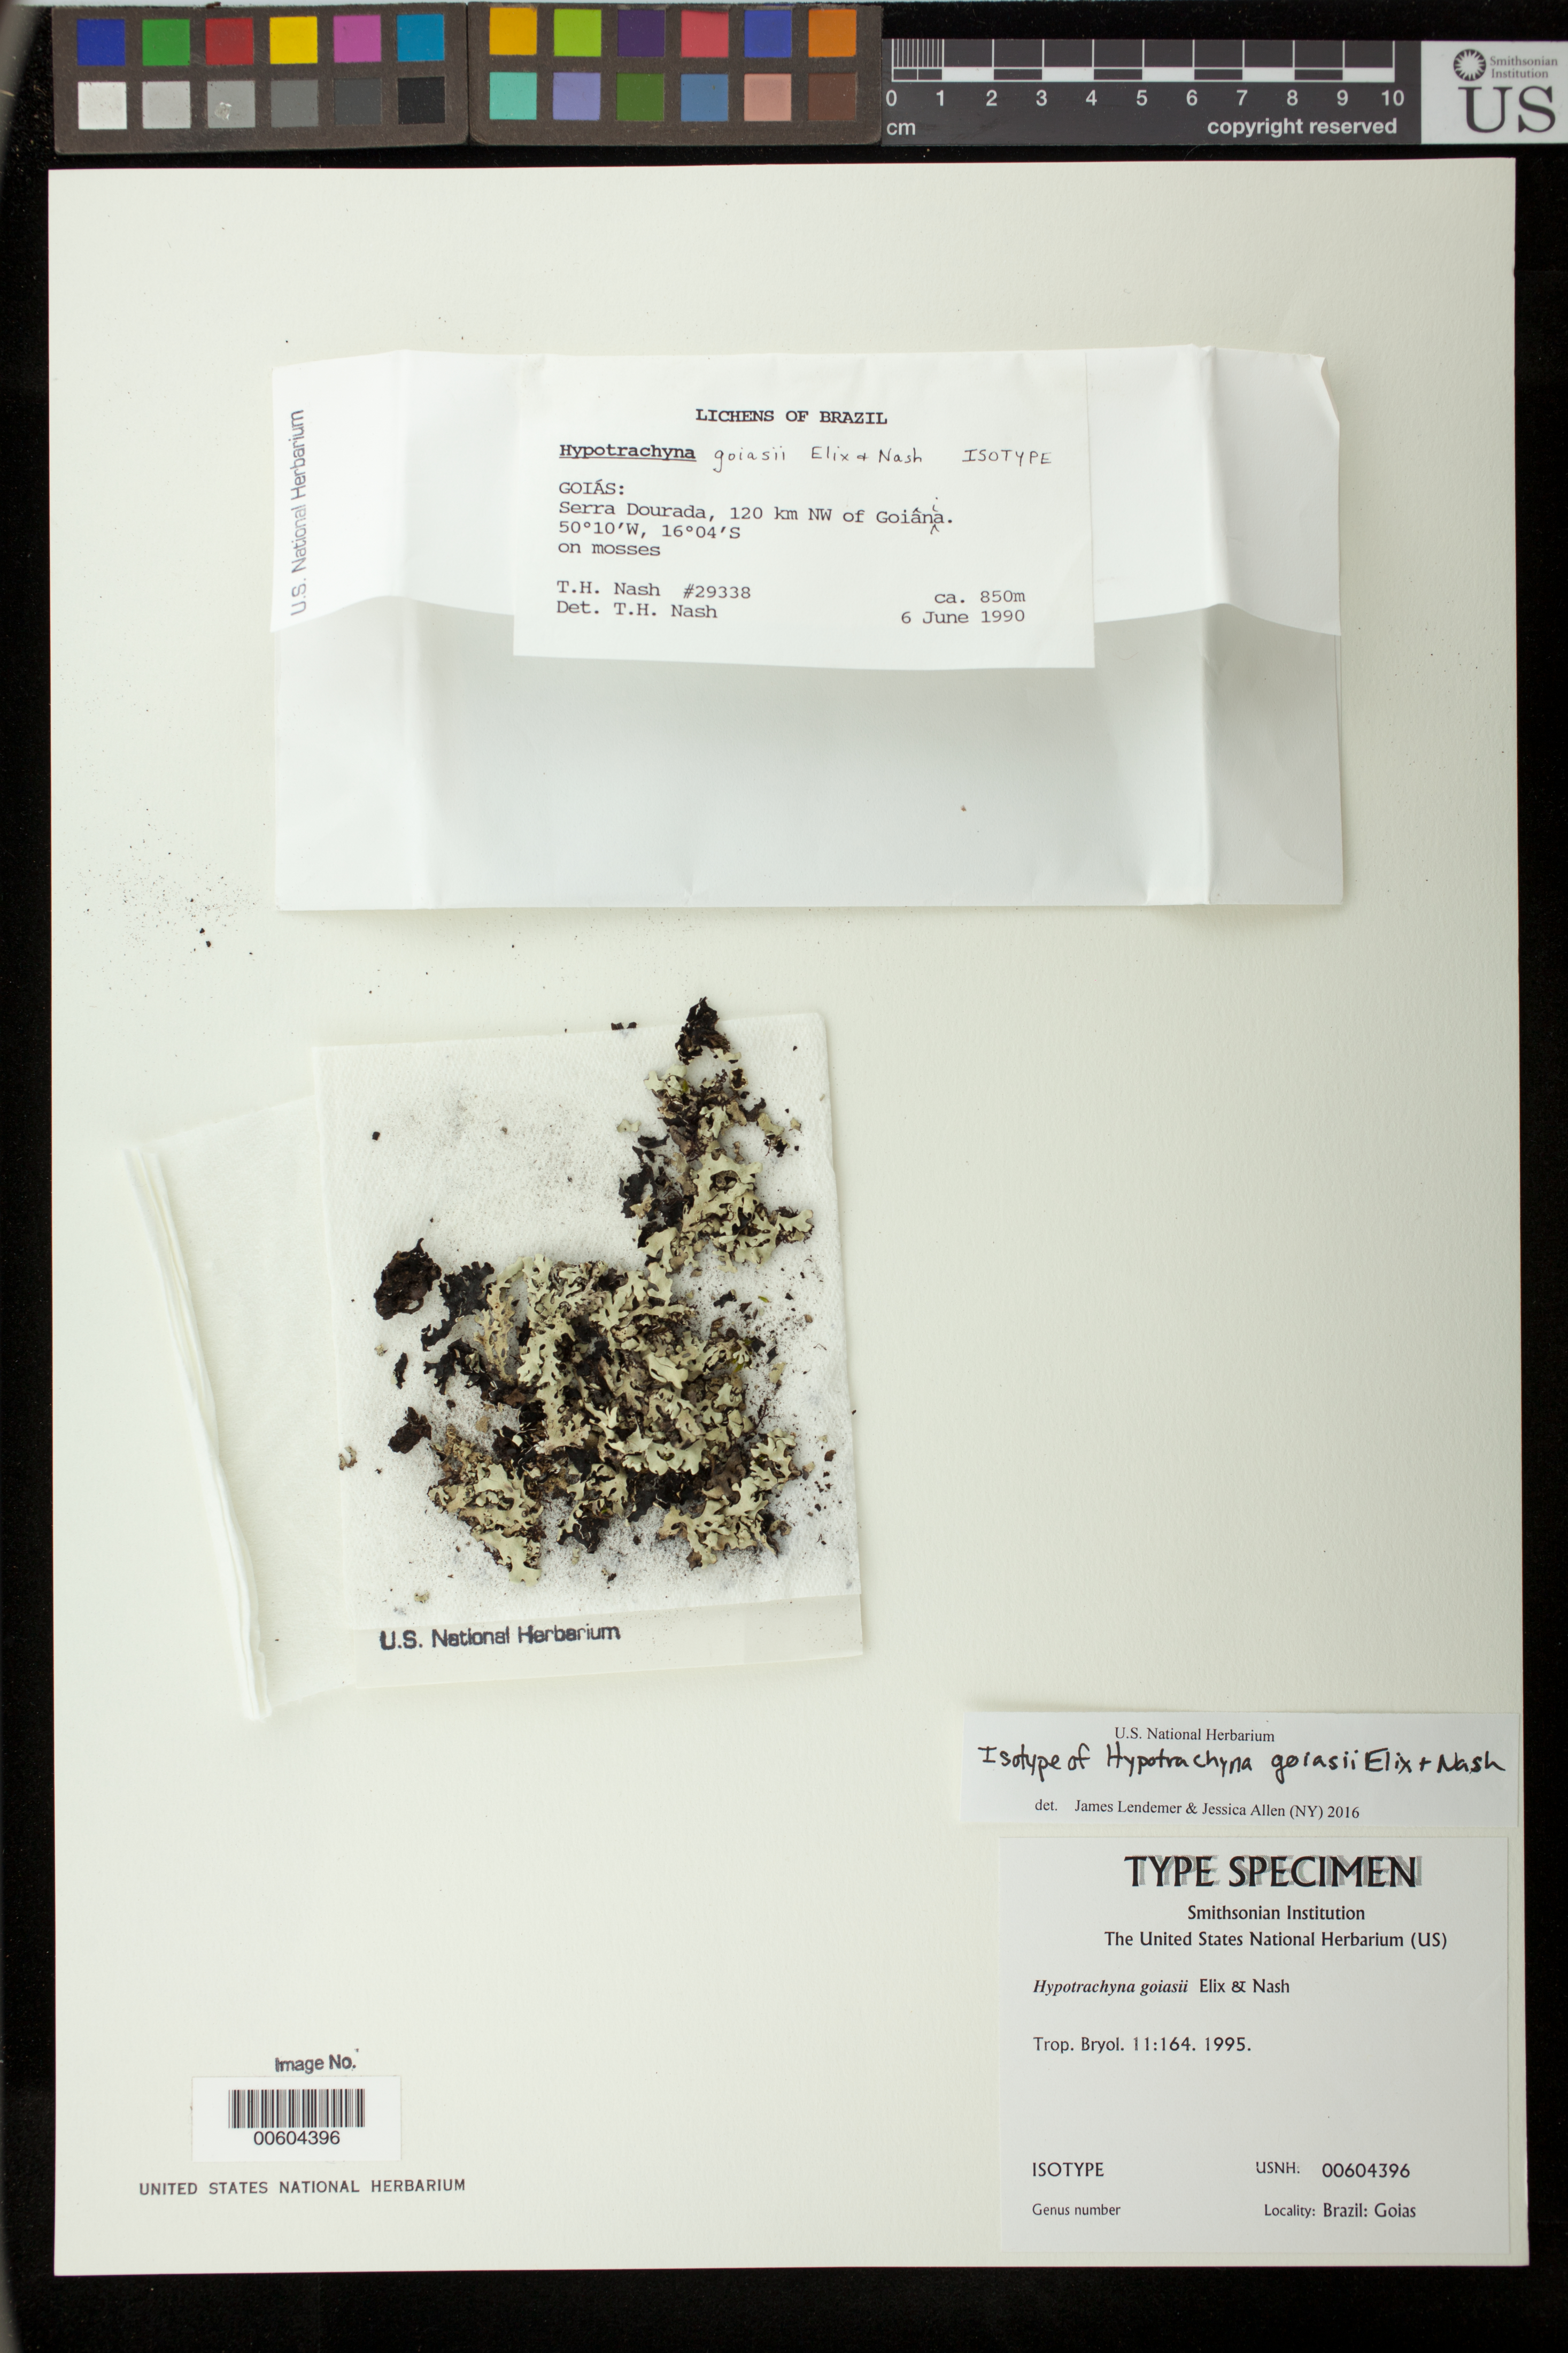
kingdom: Fungi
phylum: Ascomycota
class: Lecanoromycetes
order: Lecanorales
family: Parmeliaceae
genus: Hypotrachyna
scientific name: Hypotrachyna goiasii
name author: Elix & T.H. Nash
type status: Isotype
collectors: T. H. Nash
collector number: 29338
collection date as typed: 06 Jun 1990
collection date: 1990-06-06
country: Brazil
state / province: Goiás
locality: Serra Dourada, 120 km NW of Goiania.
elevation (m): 850